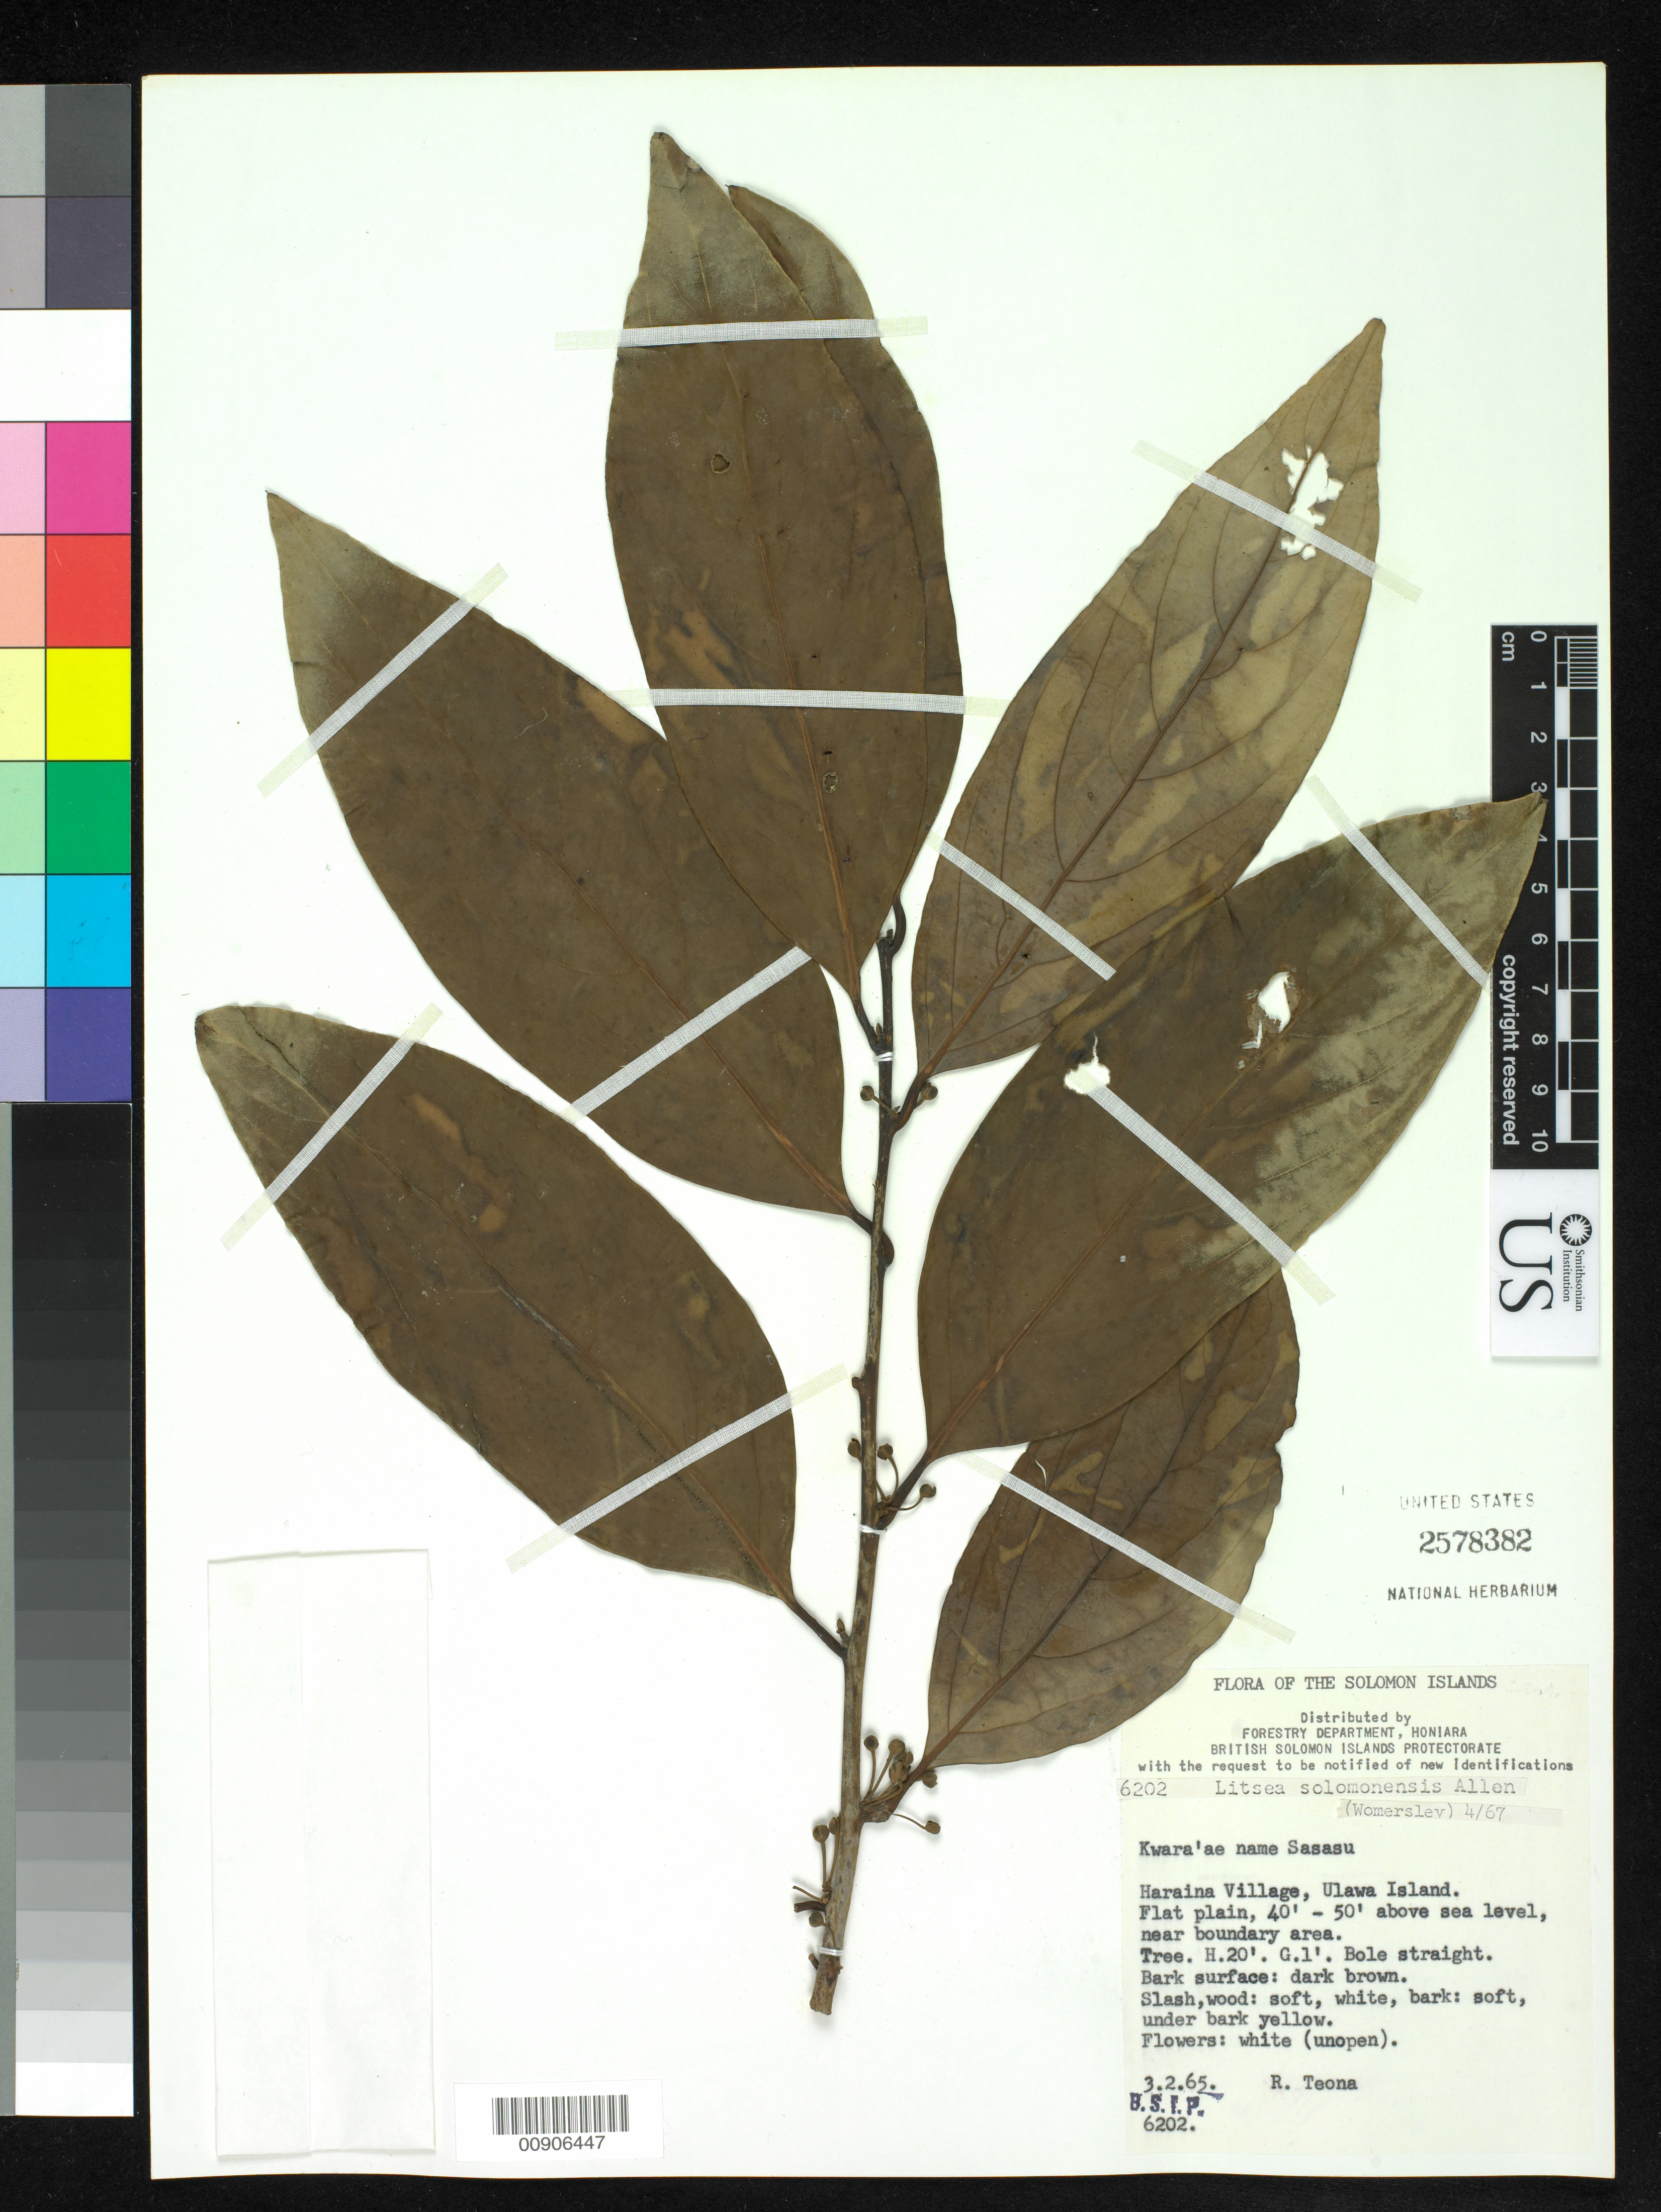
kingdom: Plantae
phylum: Tracheophyta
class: Magnoliopsida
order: Laurales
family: Lauraceae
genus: Litsea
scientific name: Litsea subumbelliflora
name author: Kosterm.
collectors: R. Teona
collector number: BSIP 6202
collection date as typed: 03 Feb 1965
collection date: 1965-02-03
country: Solomon Islands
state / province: Makira-Ulawa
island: Ulawa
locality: Haraina Village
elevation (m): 12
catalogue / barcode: US 2578382